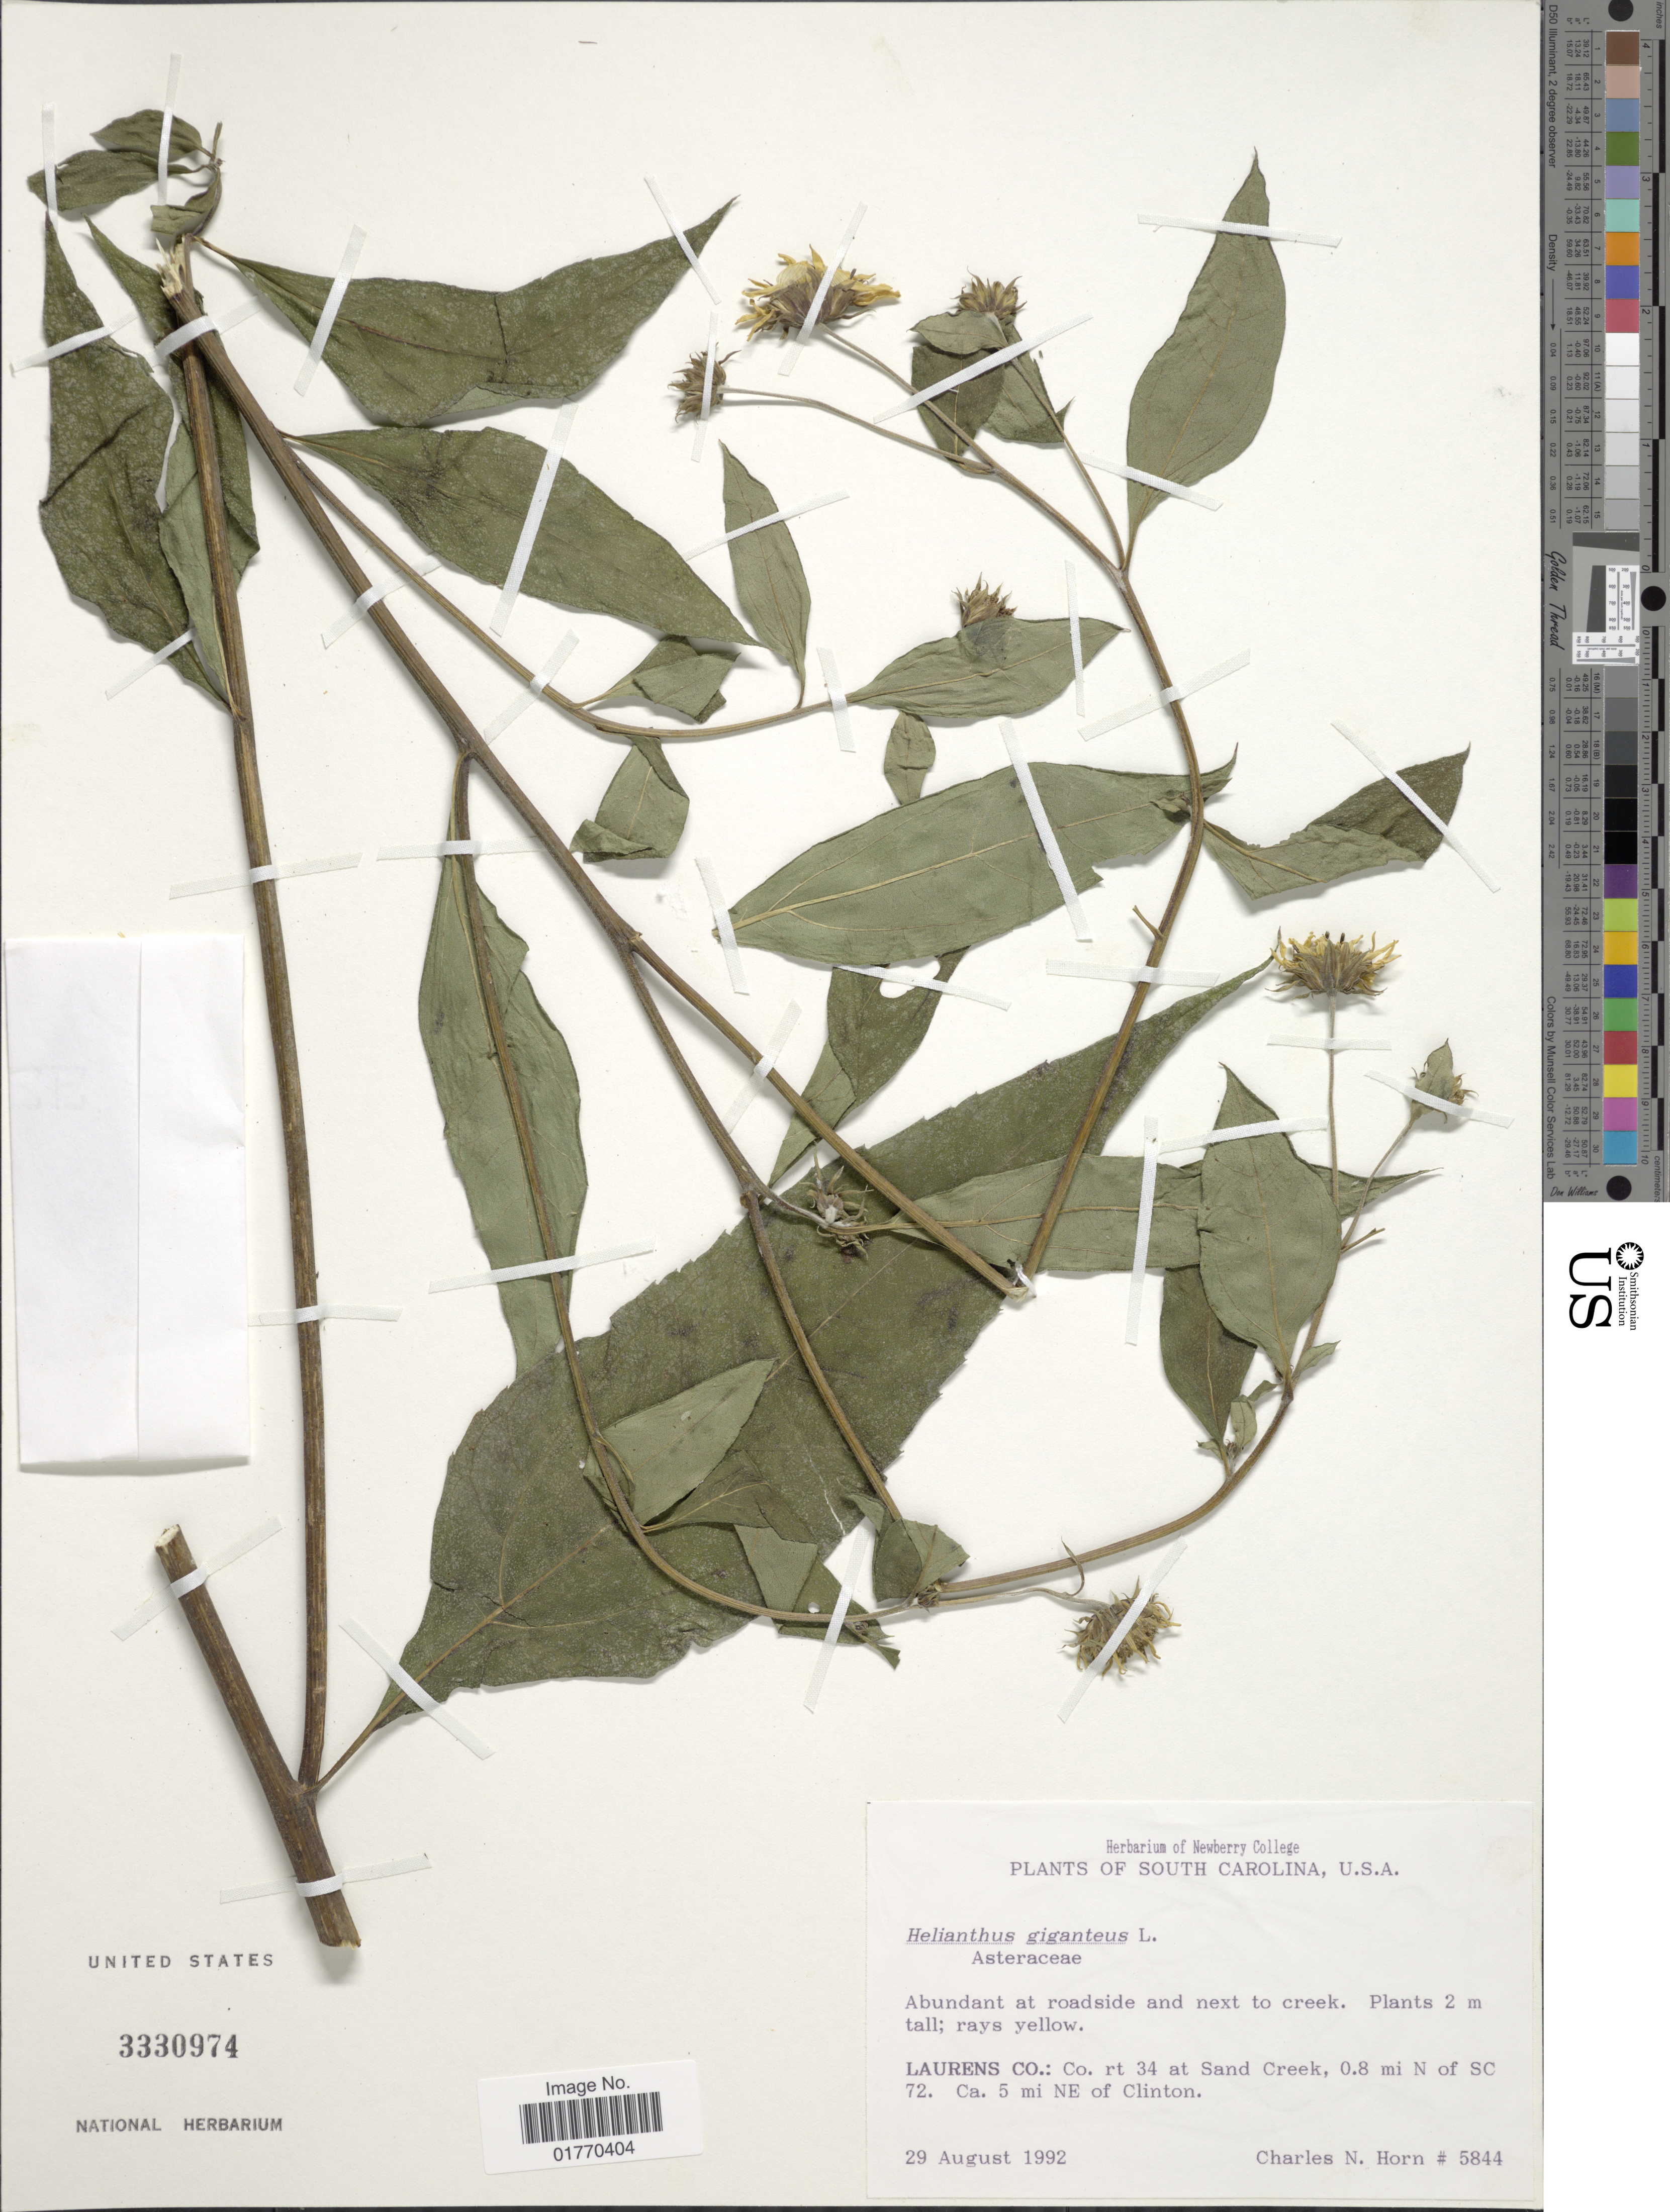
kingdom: Plantae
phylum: Tracheophyta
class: Magnoliopsida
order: Asterales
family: Asteraceae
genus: Helianthus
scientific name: Helianthus giganteus subsp. alienus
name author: (E. Watson) R.W. Long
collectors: C. N. Horn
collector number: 5844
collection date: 1992-08-29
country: United States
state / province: South Carolina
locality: Laurens Co.: Co. rt 34 at Sand Creek, 0.8 mi. N of SC 72. 5 mi NE of Clinton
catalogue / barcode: US 3330974